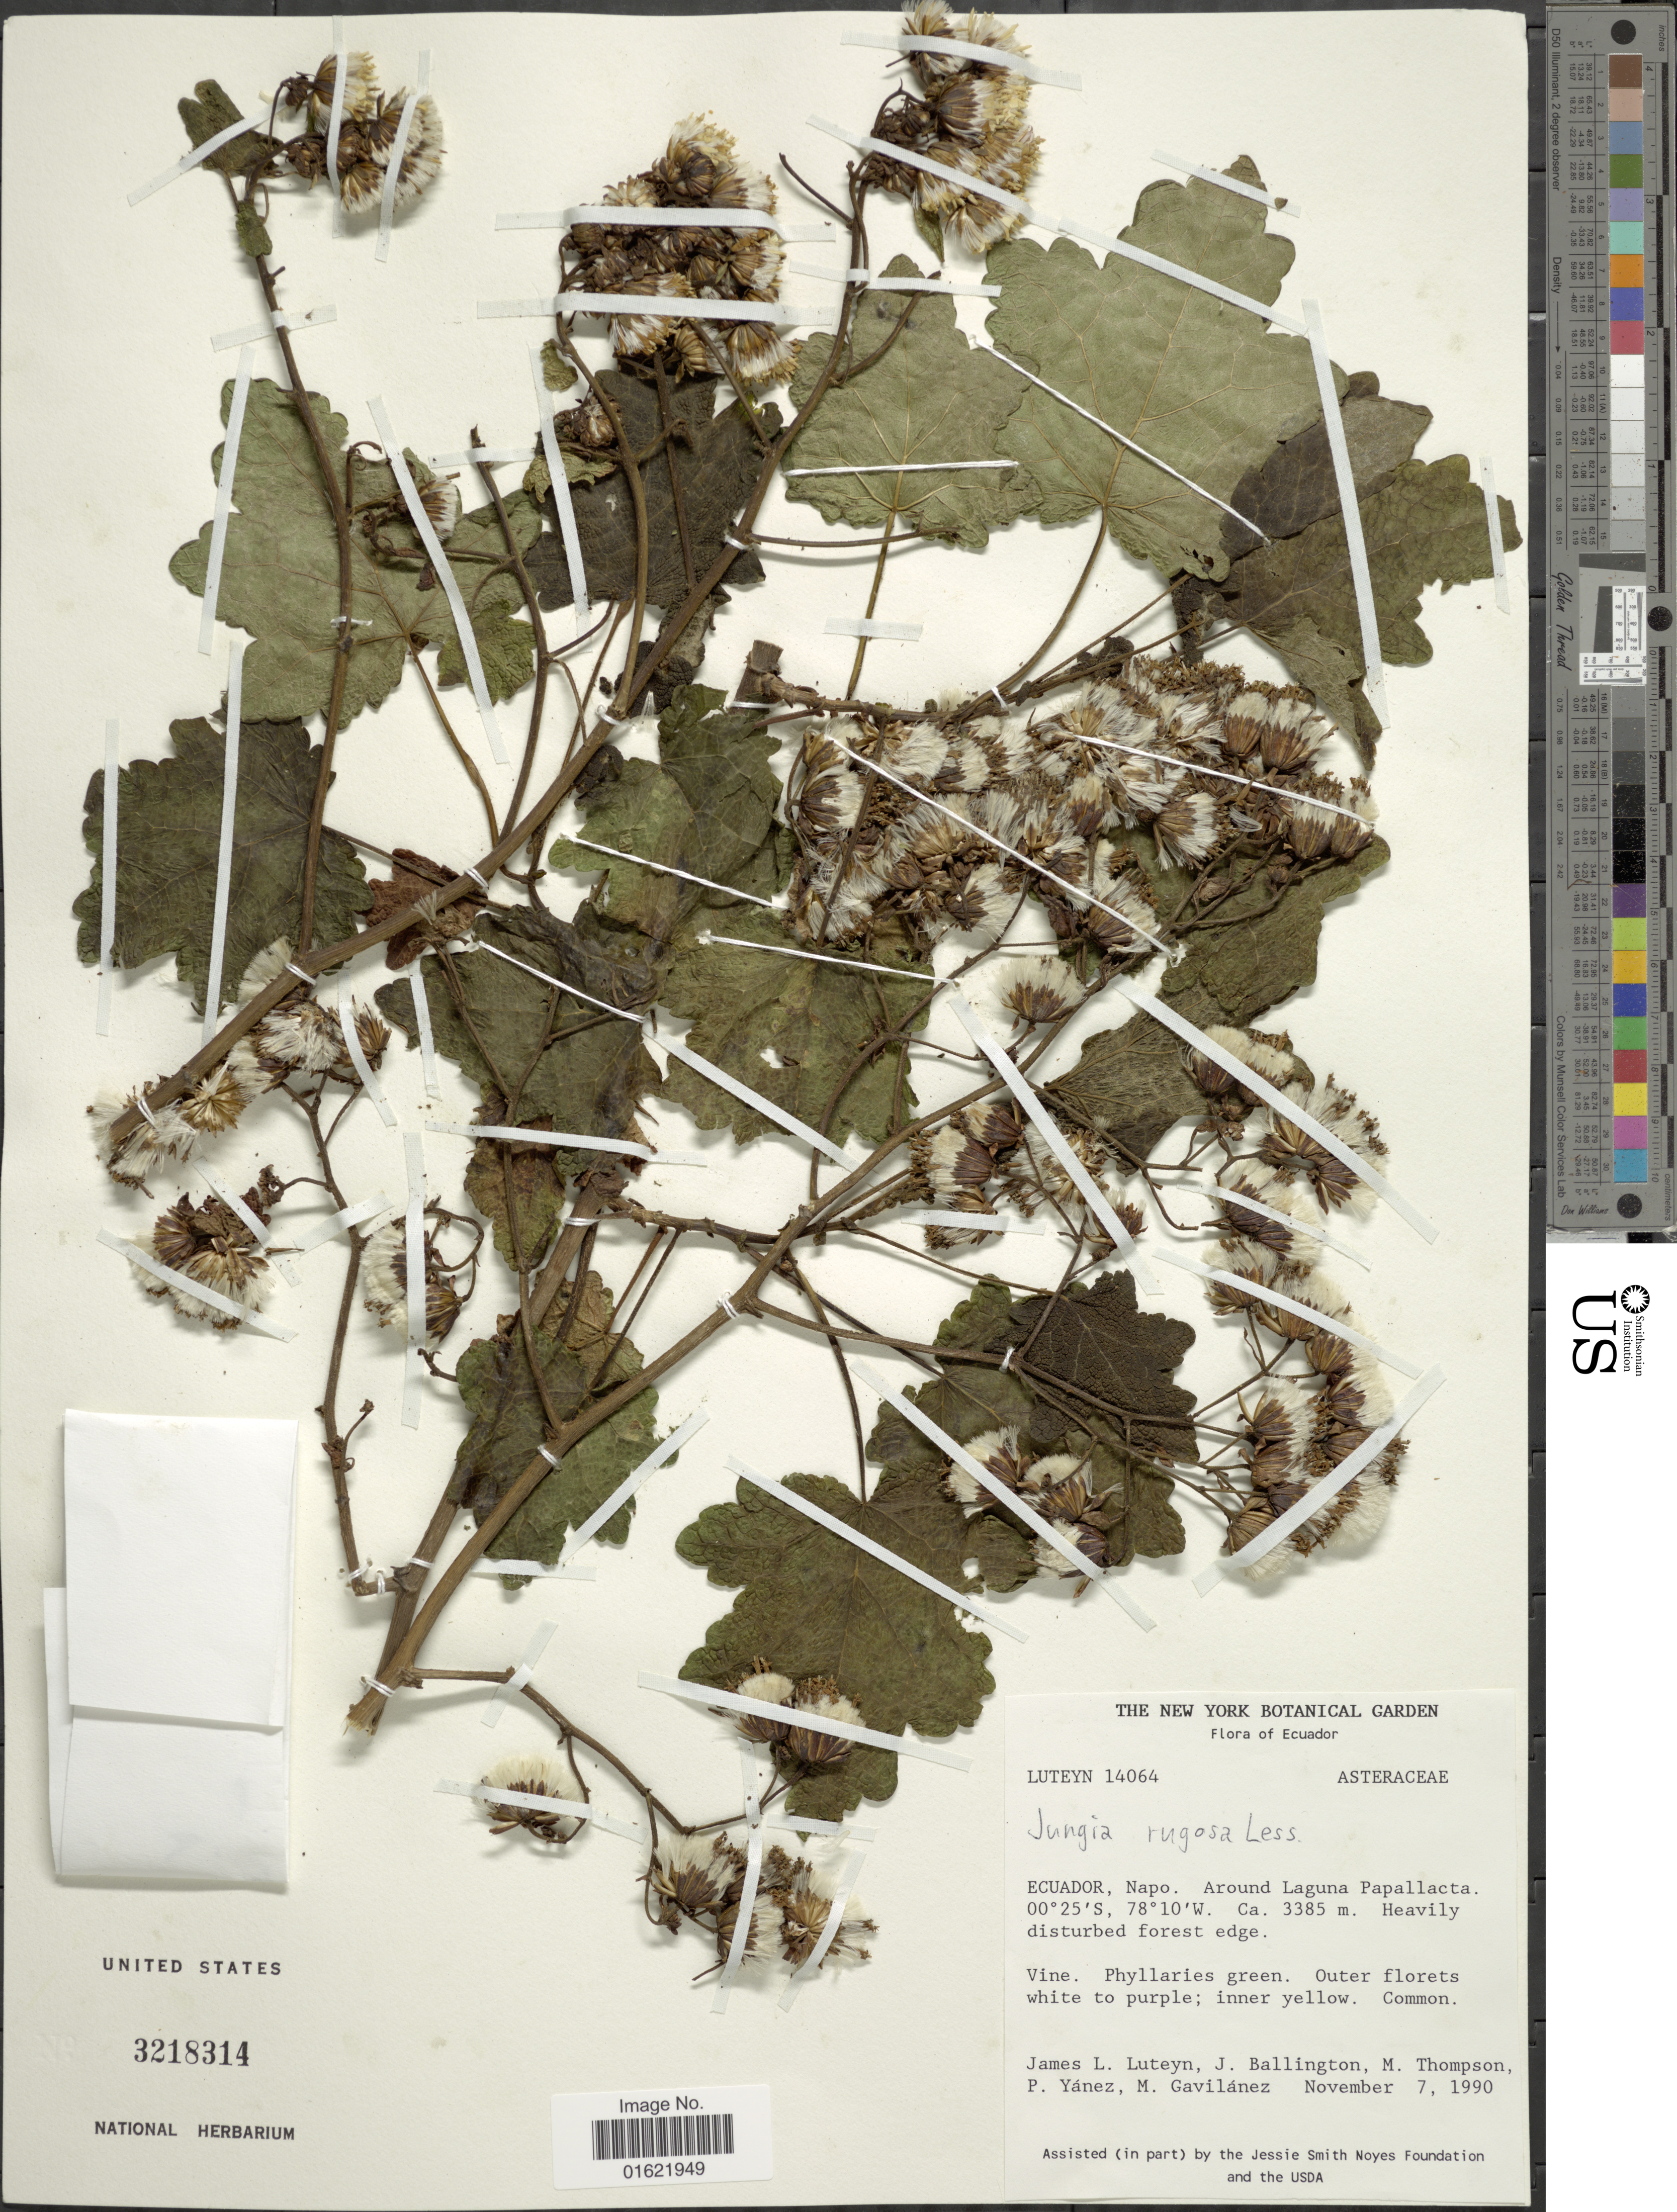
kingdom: Plantae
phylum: Tracheophyta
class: Magnoliopsida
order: Asterales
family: Asteraceae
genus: Jungia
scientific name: Jungia rugosa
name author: Less.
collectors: J. L. Luteyn, J. Ballington, M. Thompson, P. Yanez & et al.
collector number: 14064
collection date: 1990-11-07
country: Ecuador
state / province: Napo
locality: Around Laguna Papallacta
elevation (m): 3385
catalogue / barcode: US 3218314